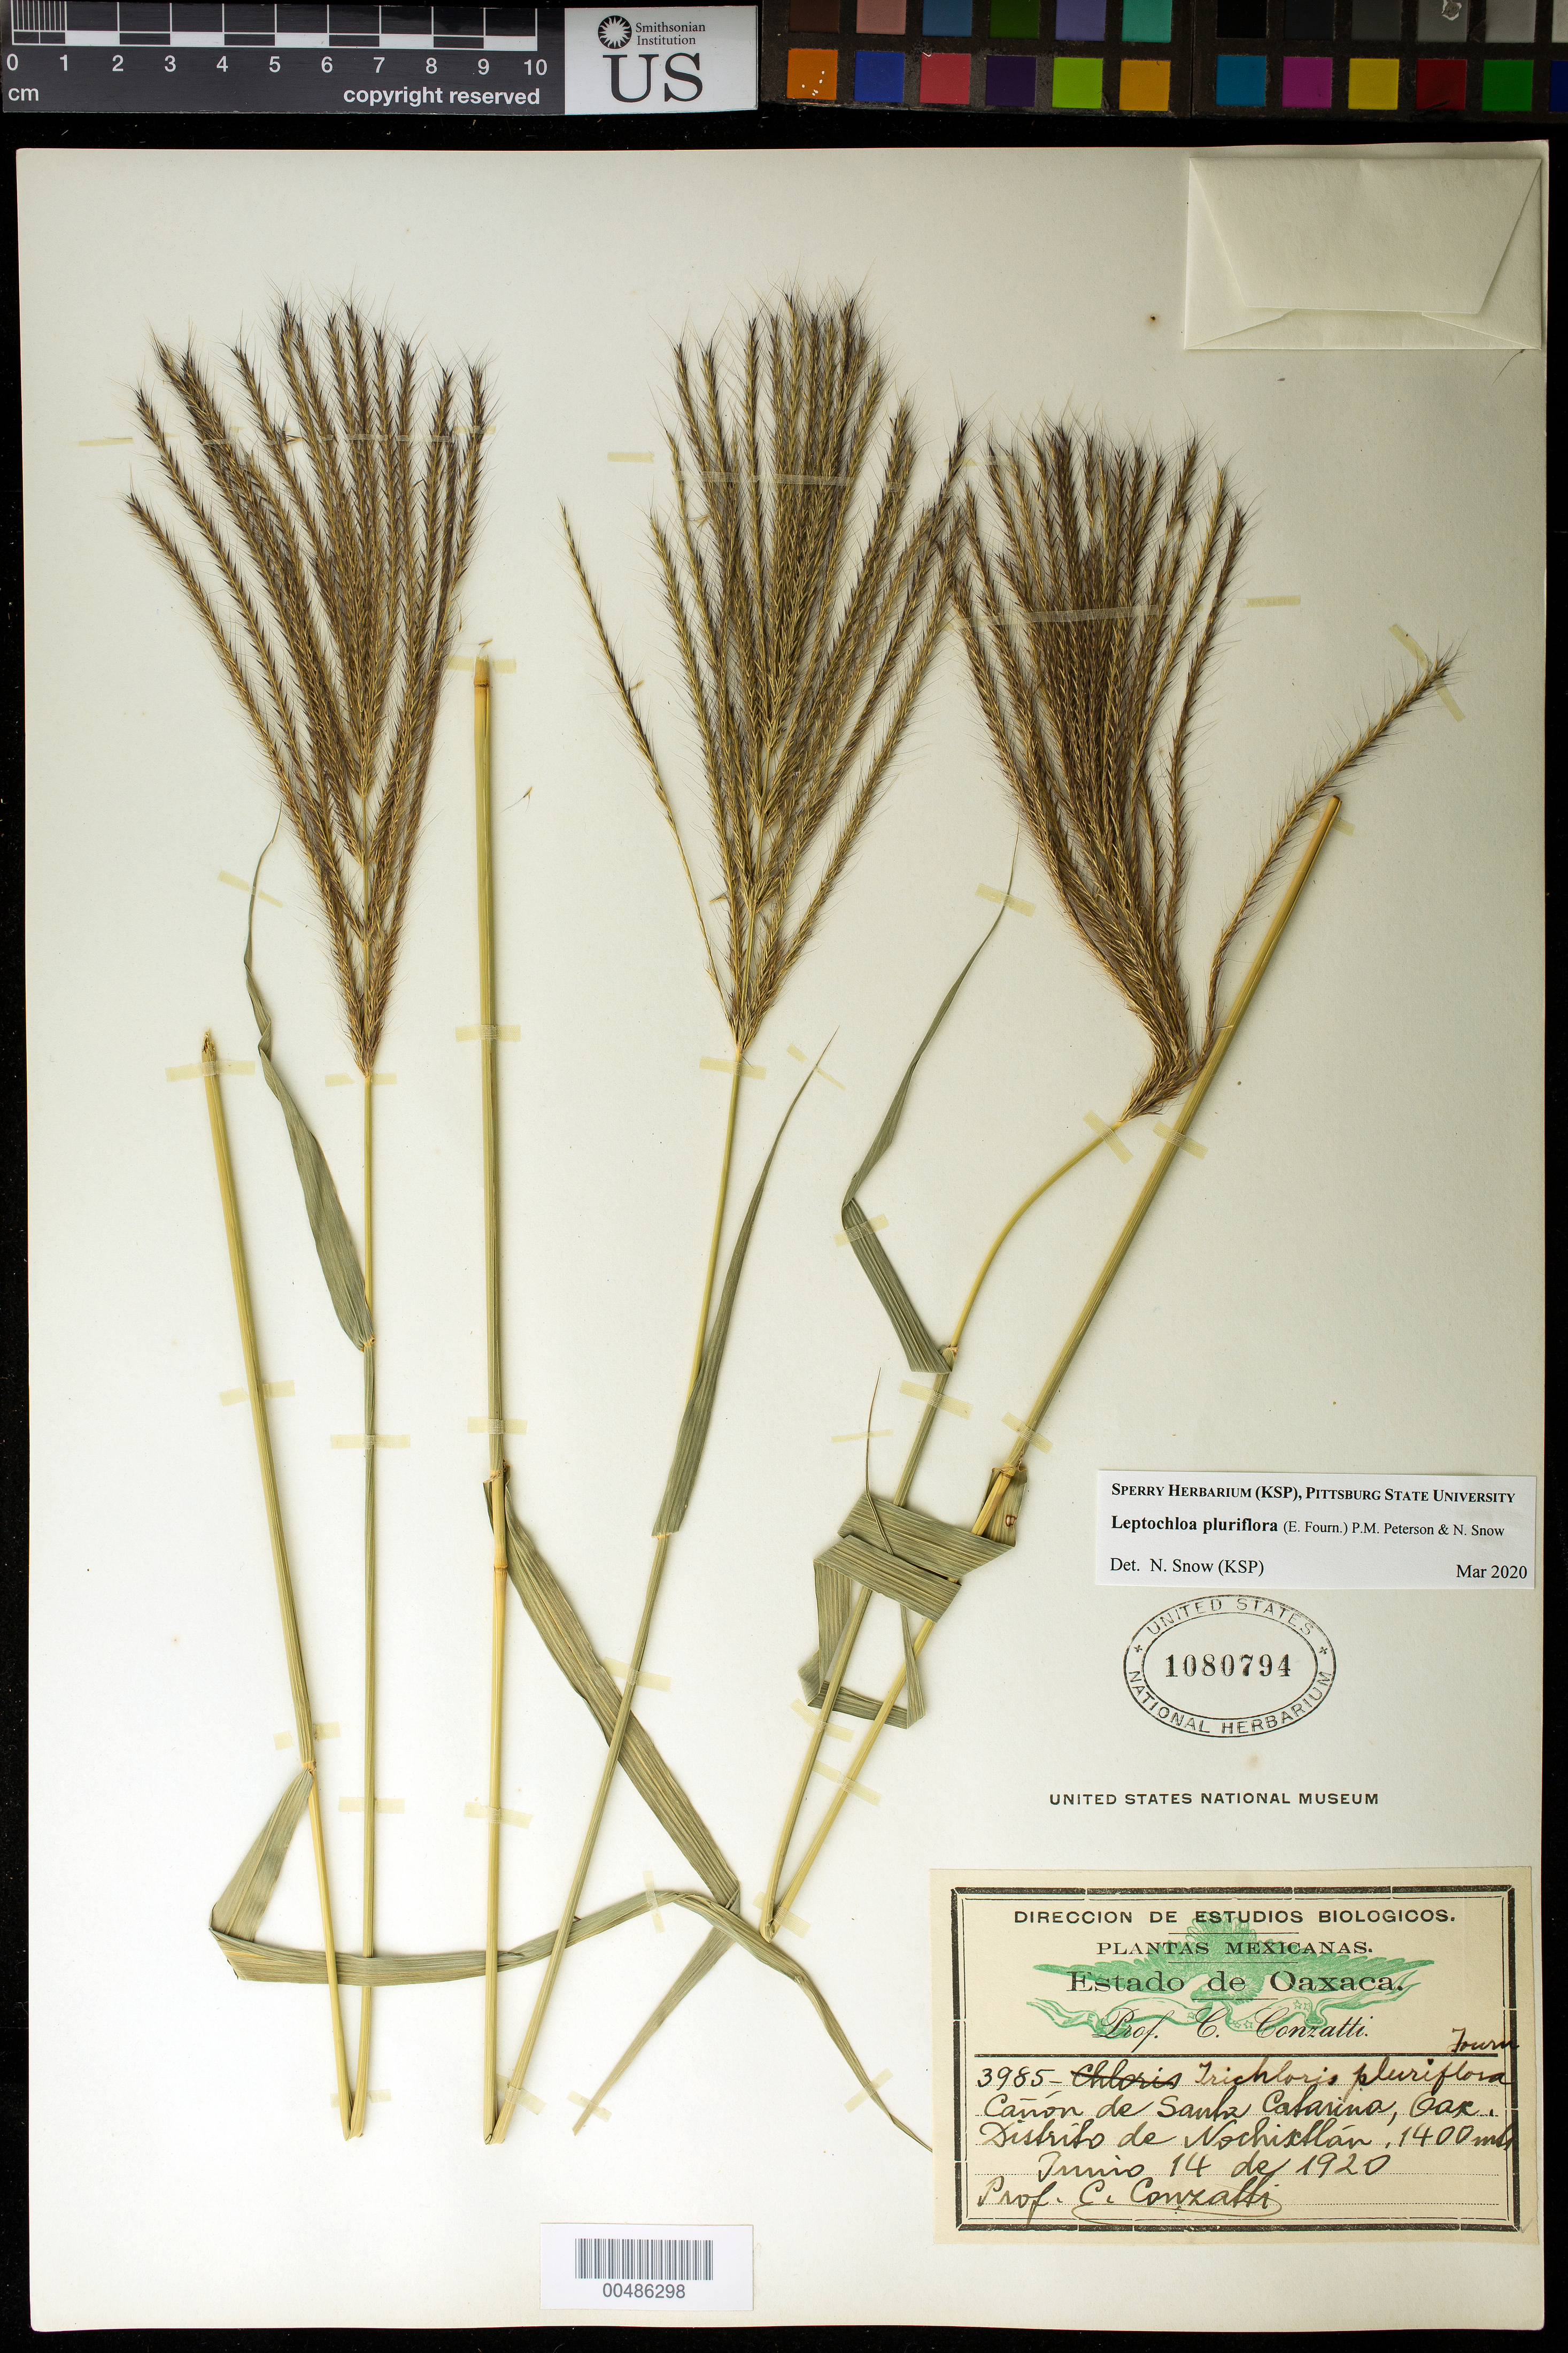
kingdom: Plantae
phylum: Tracheophyta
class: Liliopsida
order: Poales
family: Poaceae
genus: Leptochloa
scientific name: Leptochloa pluriflora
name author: (E. Fourn.) P.M. Peterson & N. Snow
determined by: Snow, N.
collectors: C. Conzatti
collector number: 3985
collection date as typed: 14 Jul 1920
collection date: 1920-07-14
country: Mexico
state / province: Oaxaca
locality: Ca¤¢n de Santa Catarina, Dist de Nochixtl n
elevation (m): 1400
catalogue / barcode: US 1080794